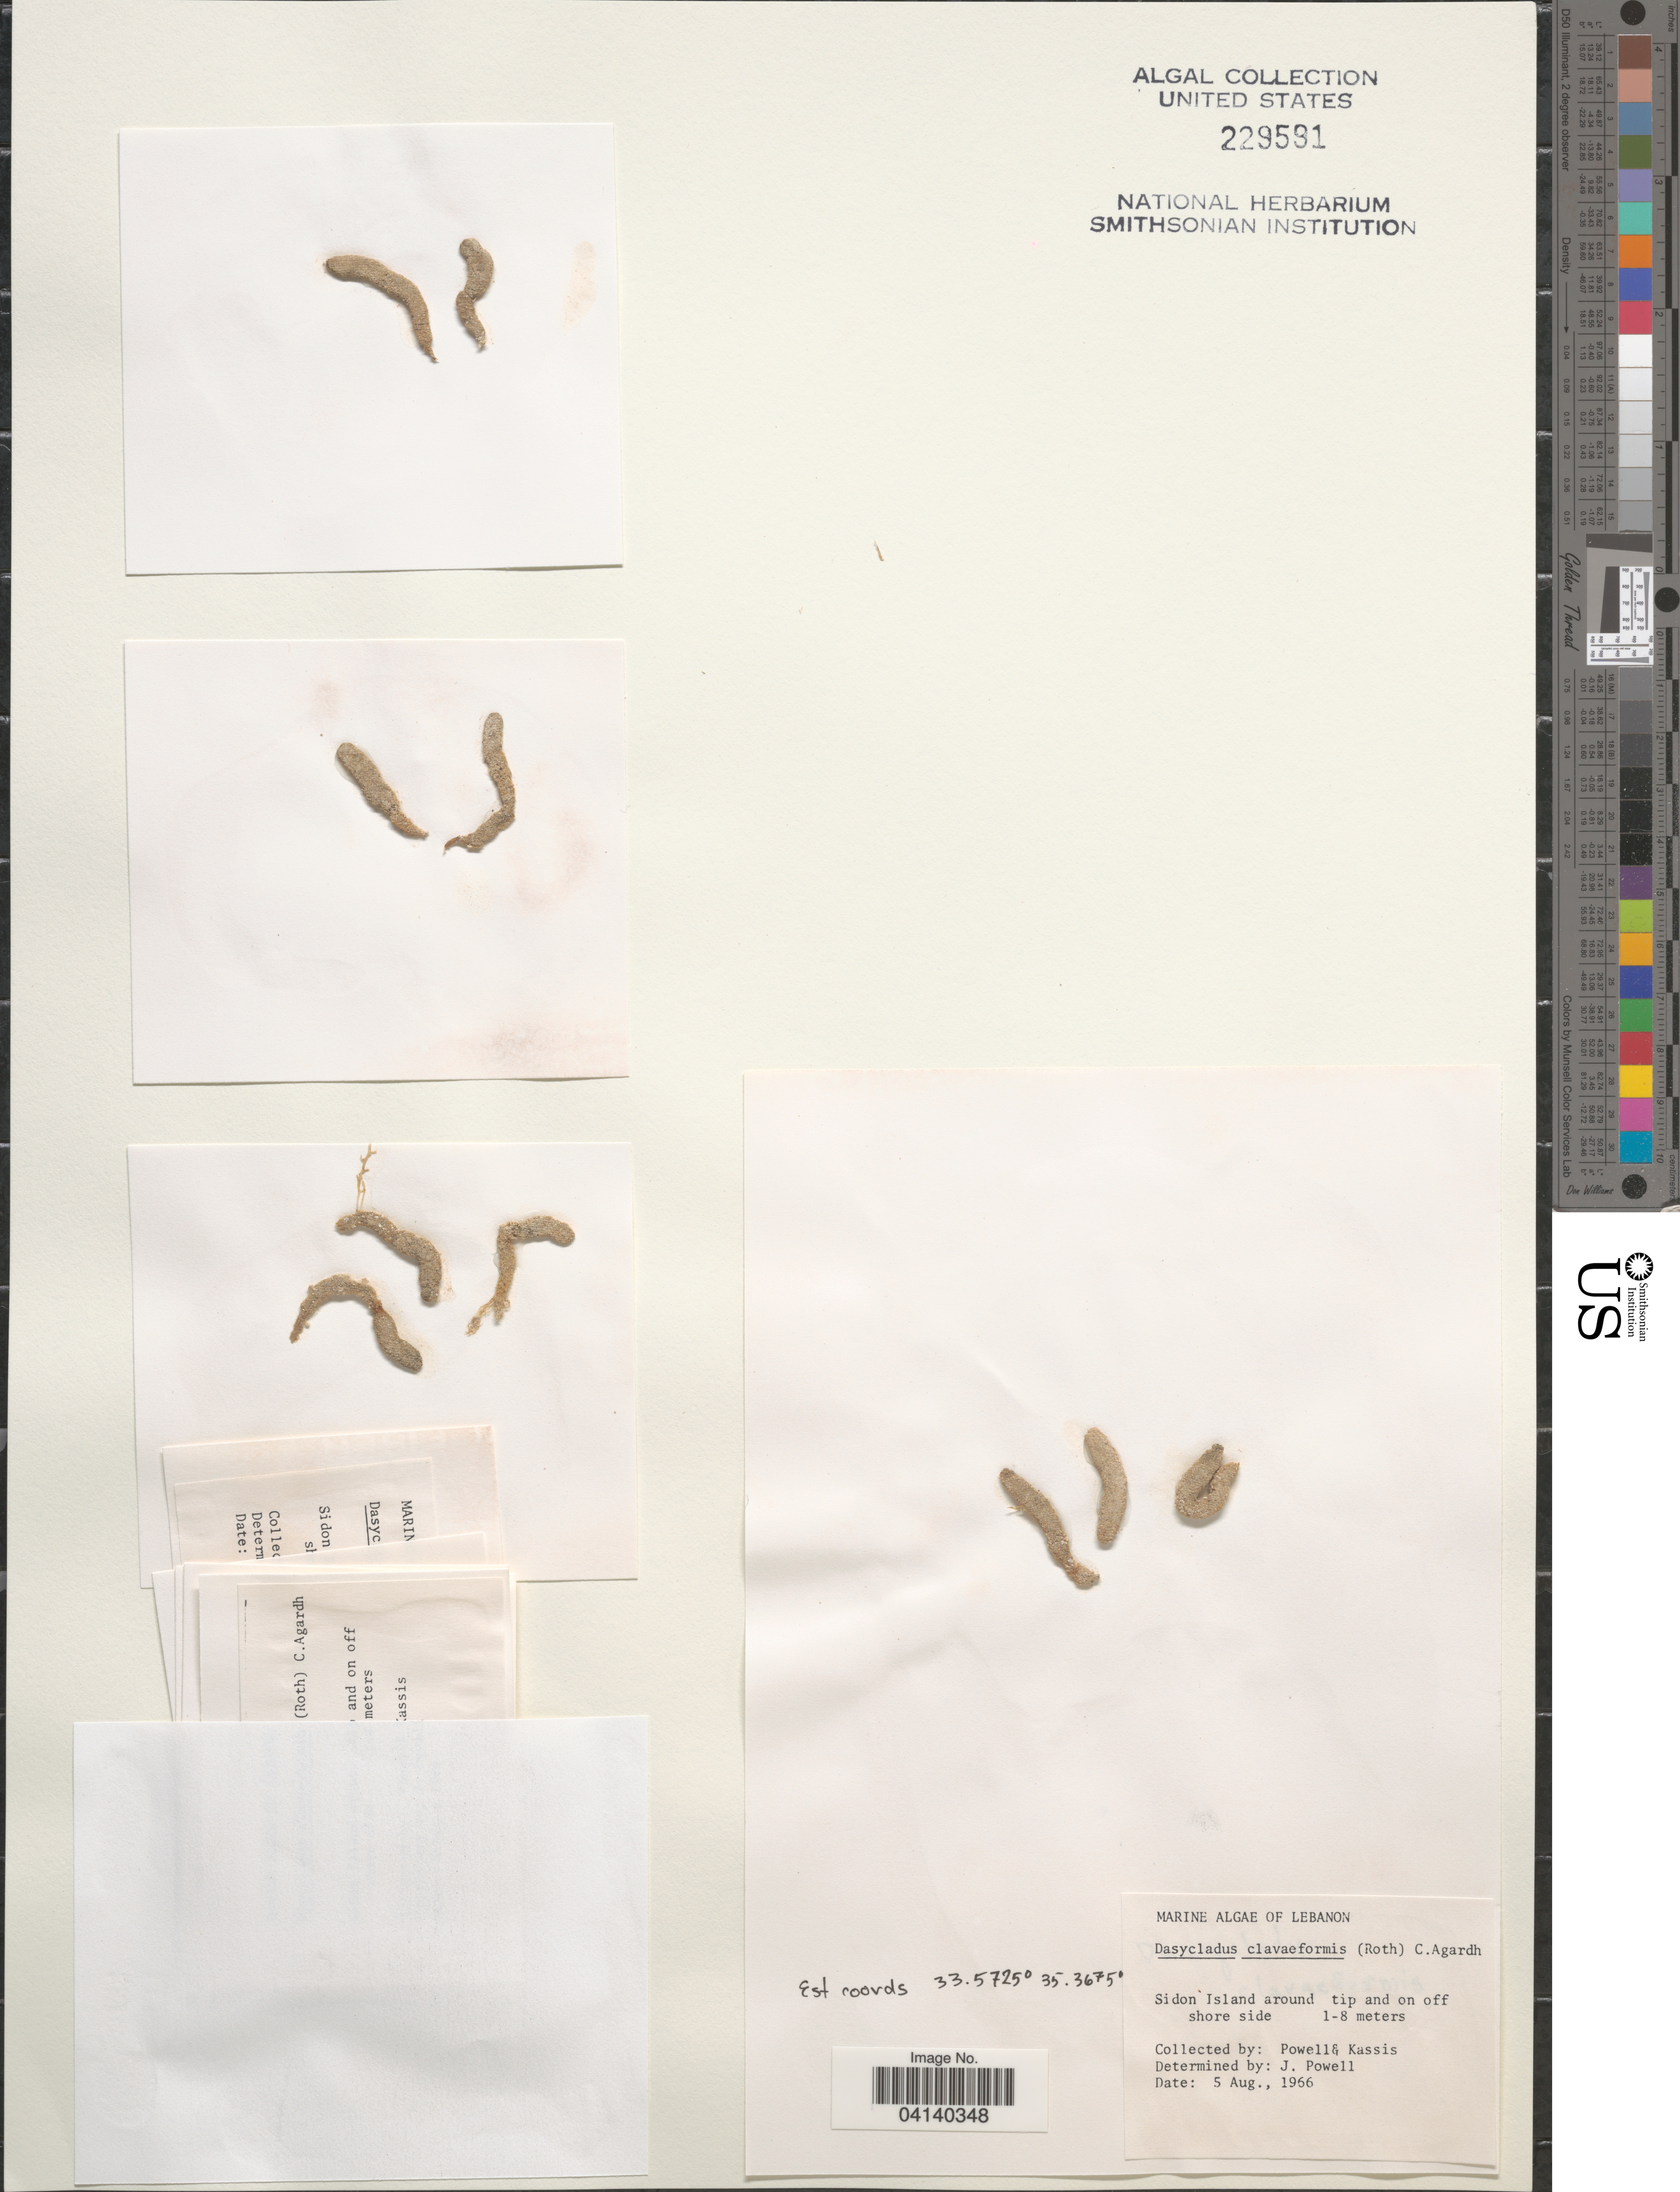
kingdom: Plantae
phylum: Chlorophyta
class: Ulvophyceae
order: Dasycladales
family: Dasycladaceae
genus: Dasycladus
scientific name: Dasycladus clavaeformis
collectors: -. Powell & Kassis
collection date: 1966-08-05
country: Lebanon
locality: Sidon Island around tip and on off shore side.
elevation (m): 1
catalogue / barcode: US 229591